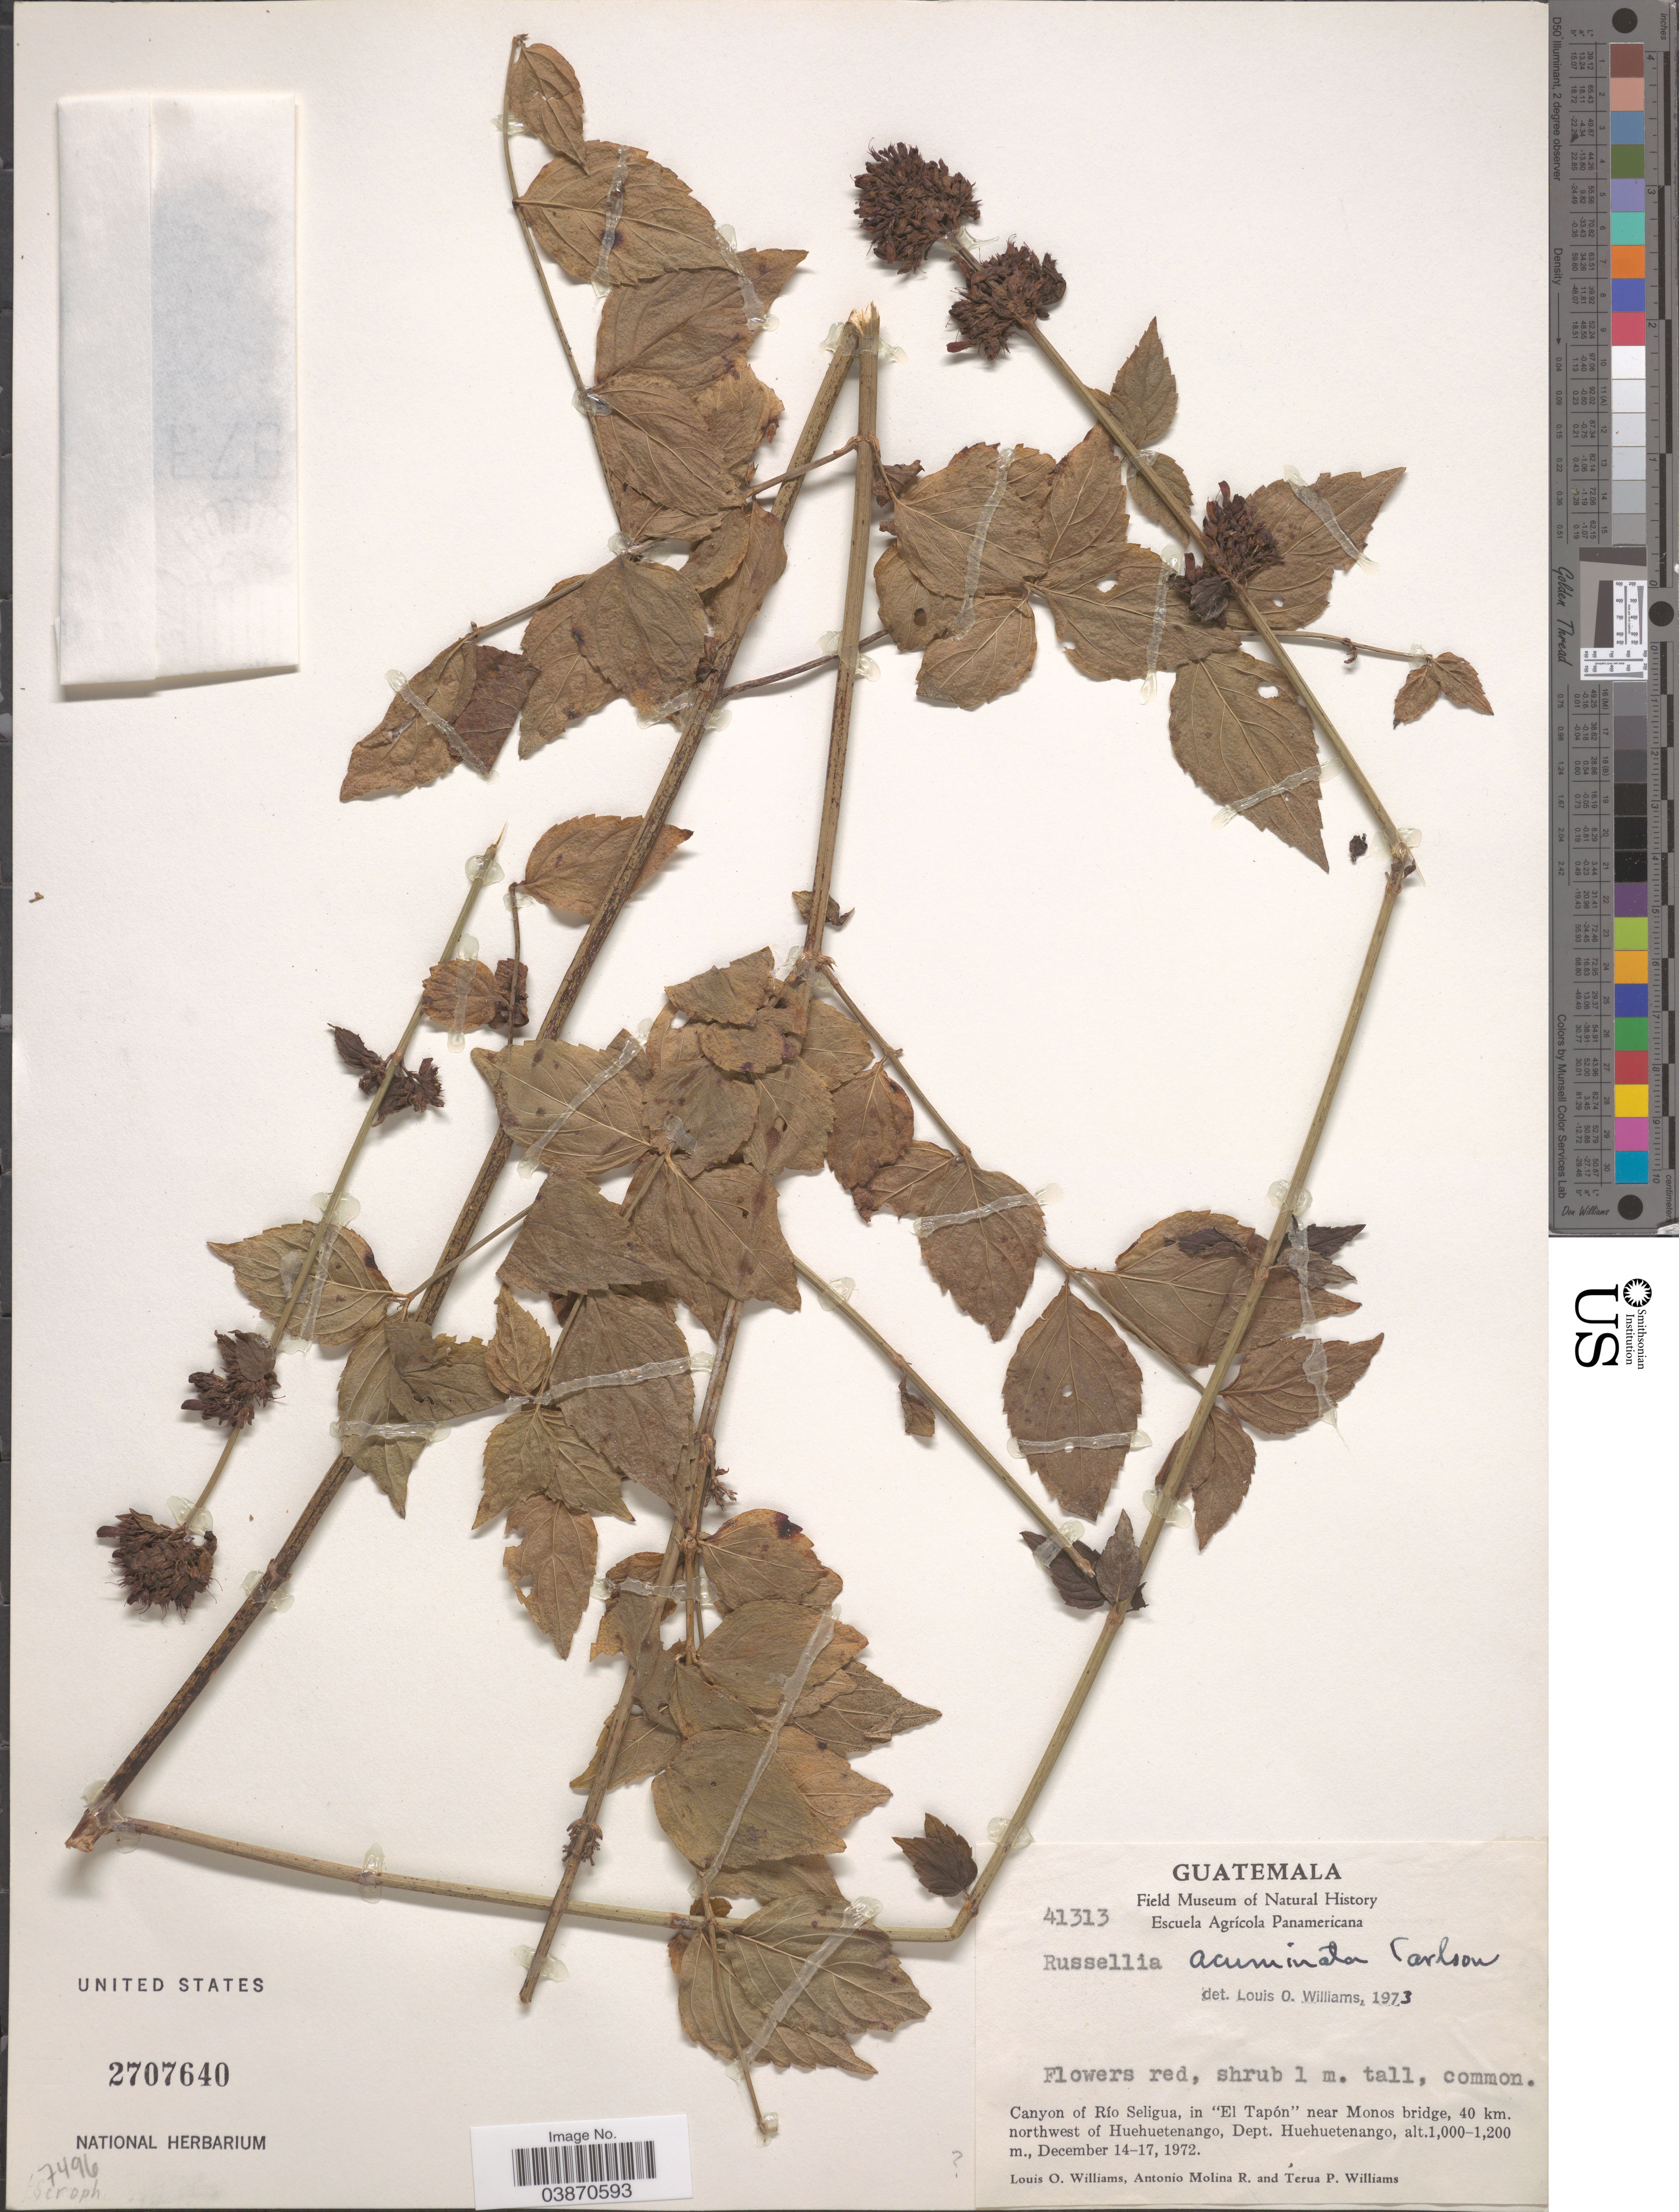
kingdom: Plantae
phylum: Tracheophyta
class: Magnoliopsida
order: Lamiales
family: Plantaginaceae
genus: Russelia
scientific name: Russelia acuminata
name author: Carlson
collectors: L. O. Williams, A. Molina R. & T. Williams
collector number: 41313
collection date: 1972-12-14/1972-12-17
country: Guatemala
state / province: Huehuetenango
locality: Canyon of Río Seligua, in "El Tapón" near Monos bridge, 40 km. northwest of Huehuetenango, Dept. Huehuetenango.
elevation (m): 1000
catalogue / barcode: US 2707640